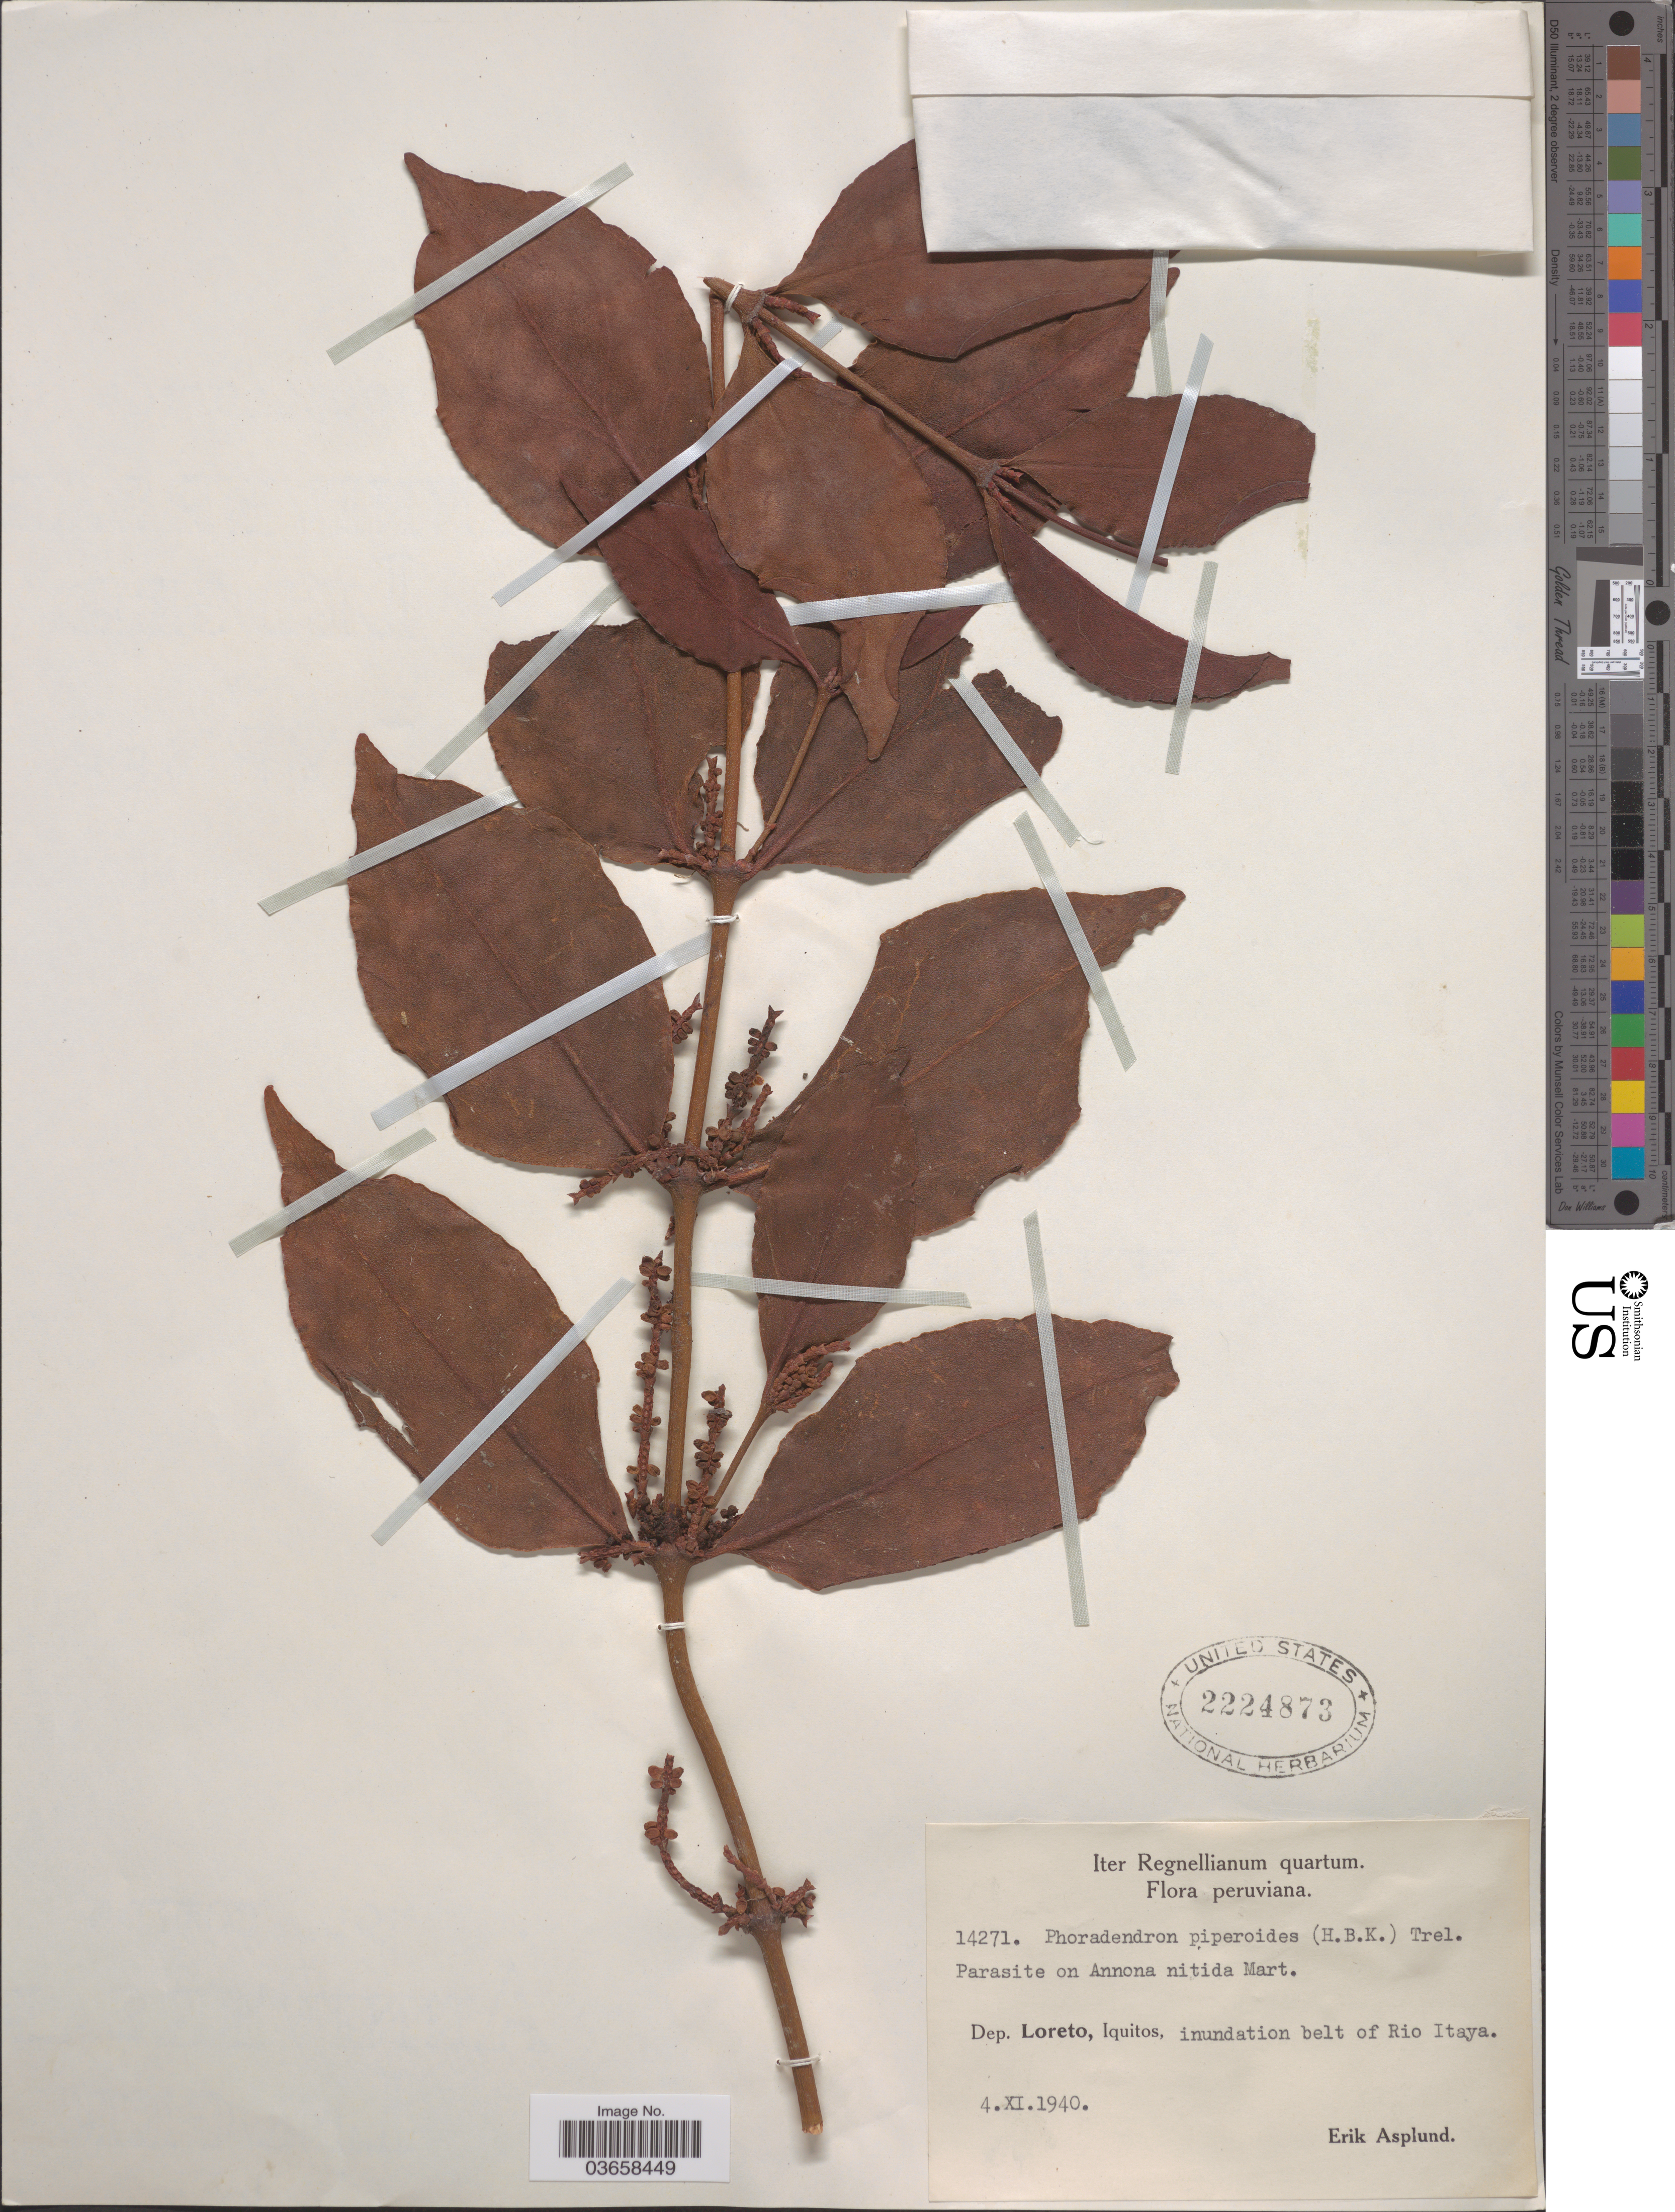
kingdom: Plantae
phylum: Tracheophyta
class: Magnoliopsida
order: Santalales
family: Viscaceae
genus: Phoradendron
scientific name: Phoradendron piperoides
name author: (Kunth) Trel.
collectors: E. Asplund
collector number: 14271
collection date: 1940-11-04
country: Peru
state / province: Loreto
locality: Dep. Loreto, Iquitos, inundation belt of Rio Itaya.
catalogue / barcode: US 2224873